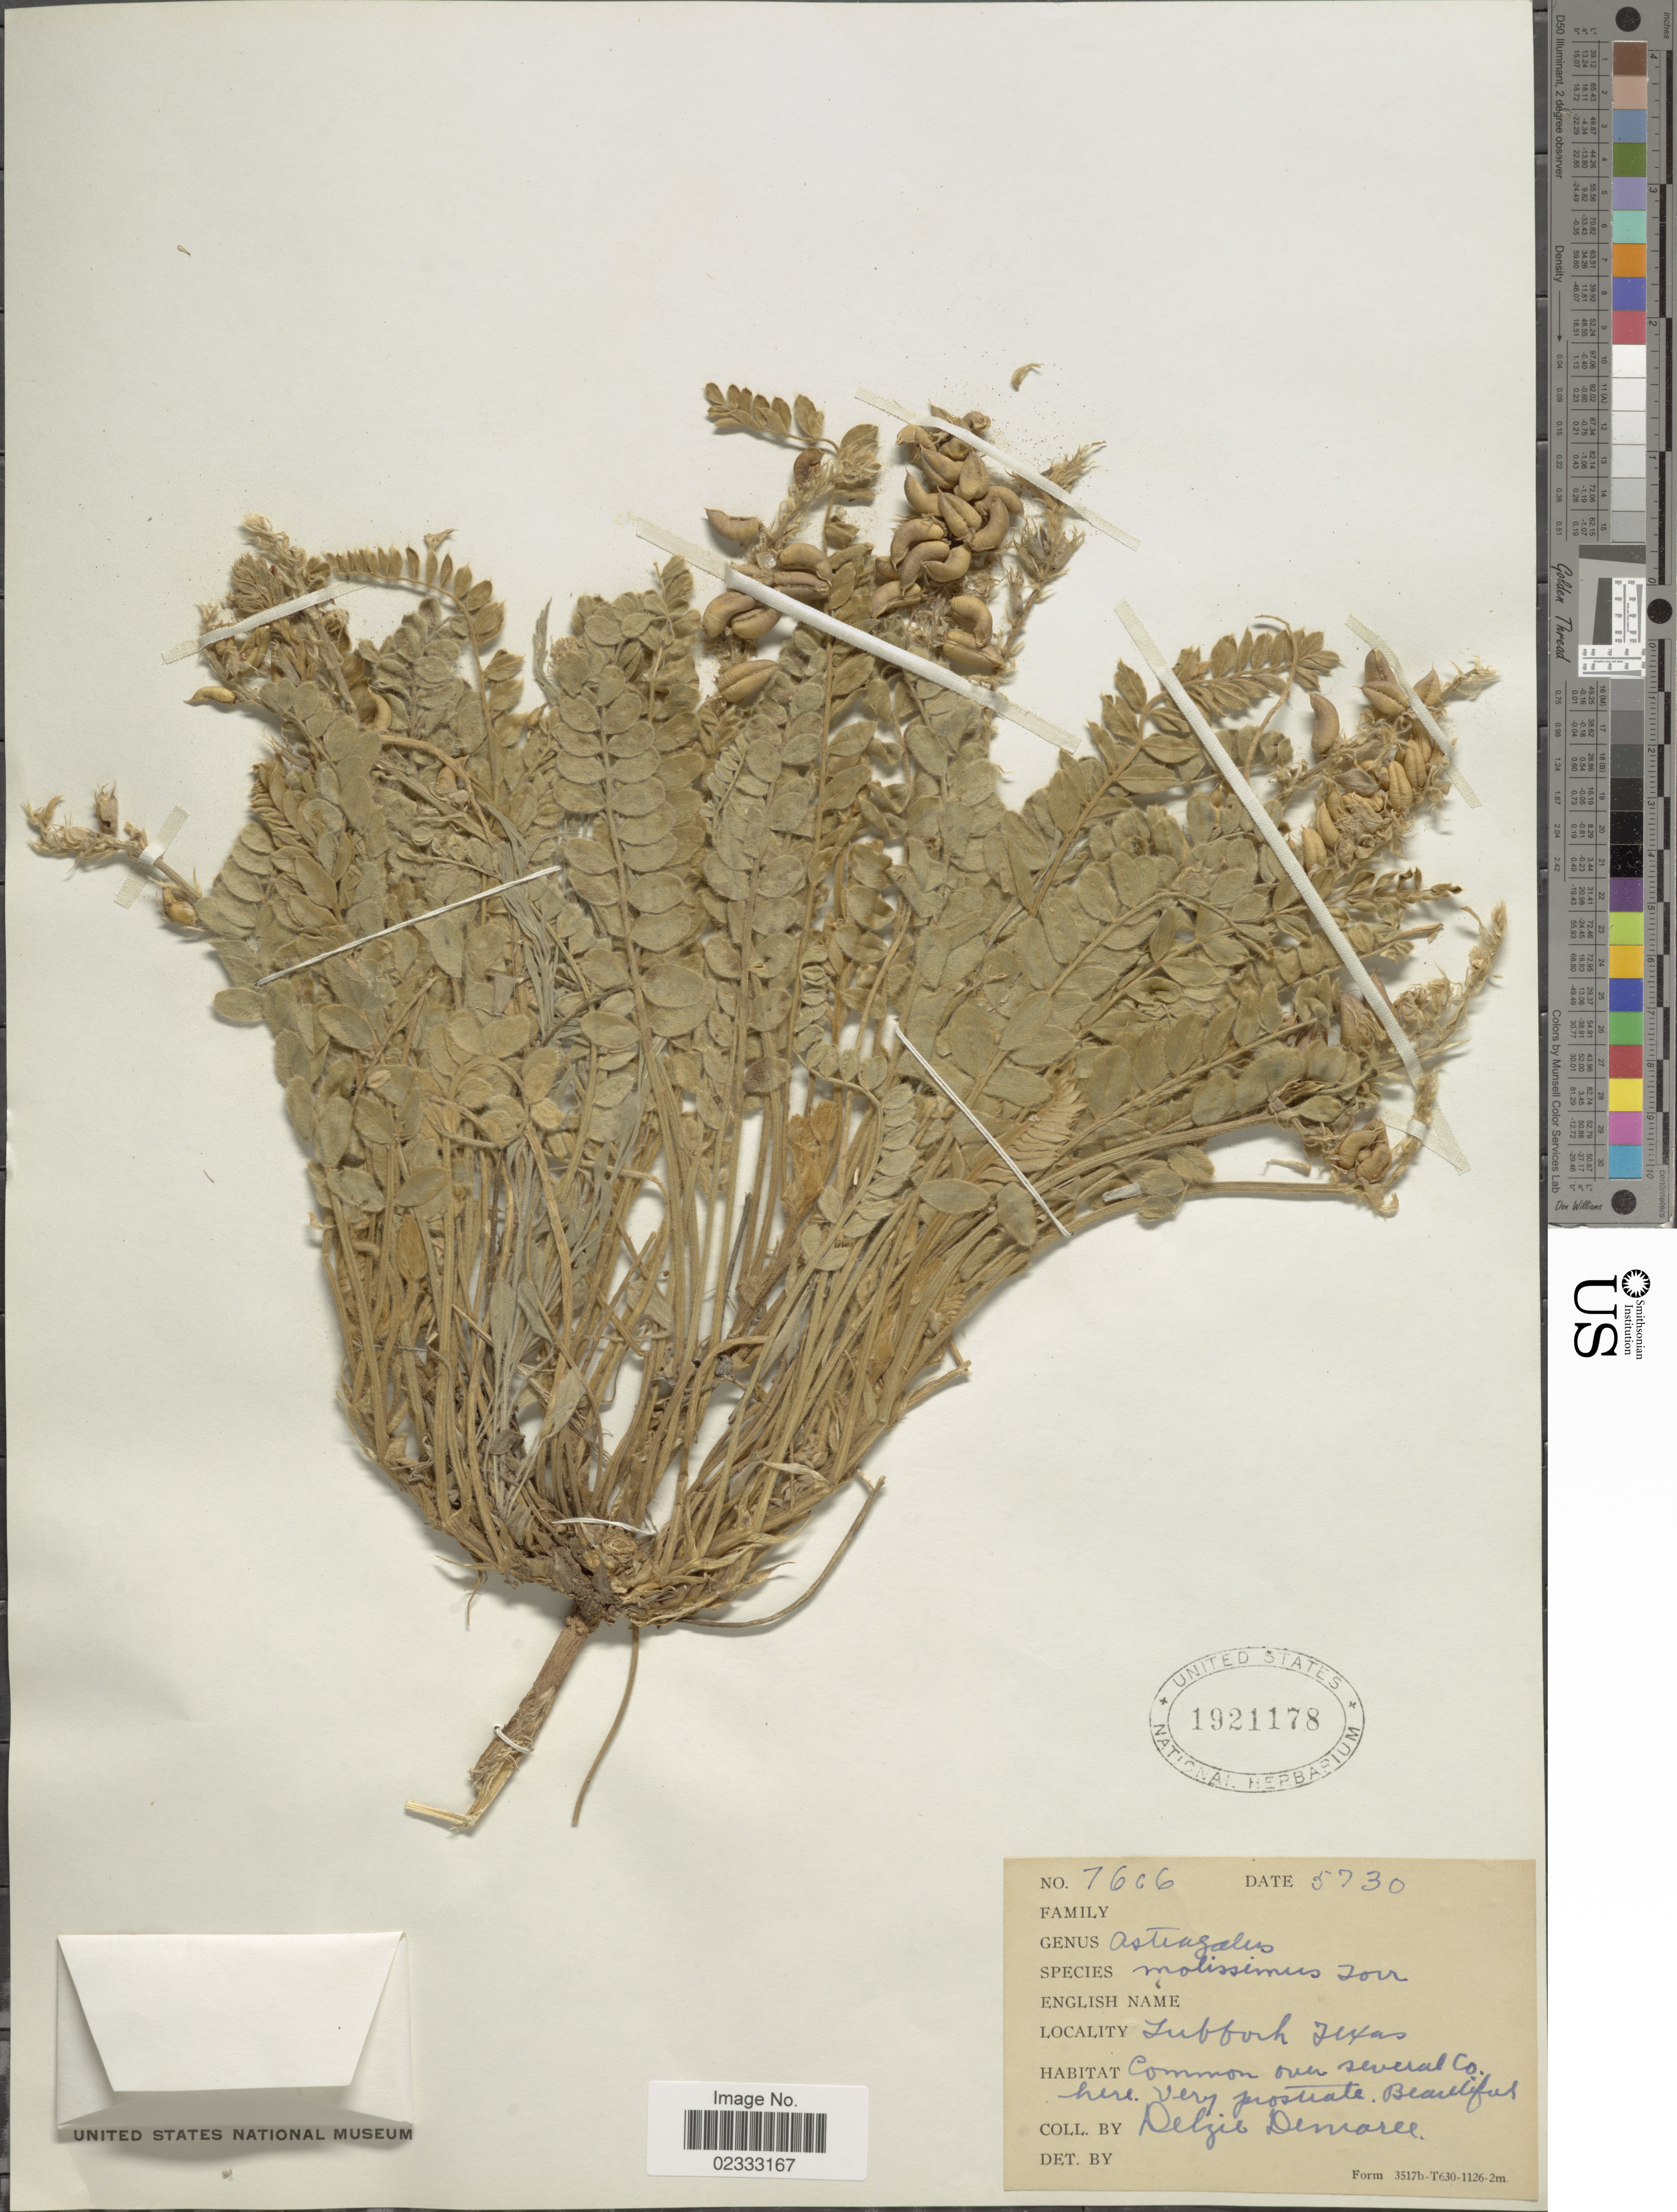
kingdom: Plantae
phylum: Tracheophyta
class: Magnoliopsida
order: Fabales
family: Fabaceae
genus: Astragalus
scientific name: Astragalus mollissimus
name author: Torr.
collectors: D. Demaree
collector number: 7606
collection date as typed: Transcribed d/m/y: 5/7/30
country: United States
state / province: Texas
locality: Lubbock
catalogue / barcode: US 1921178